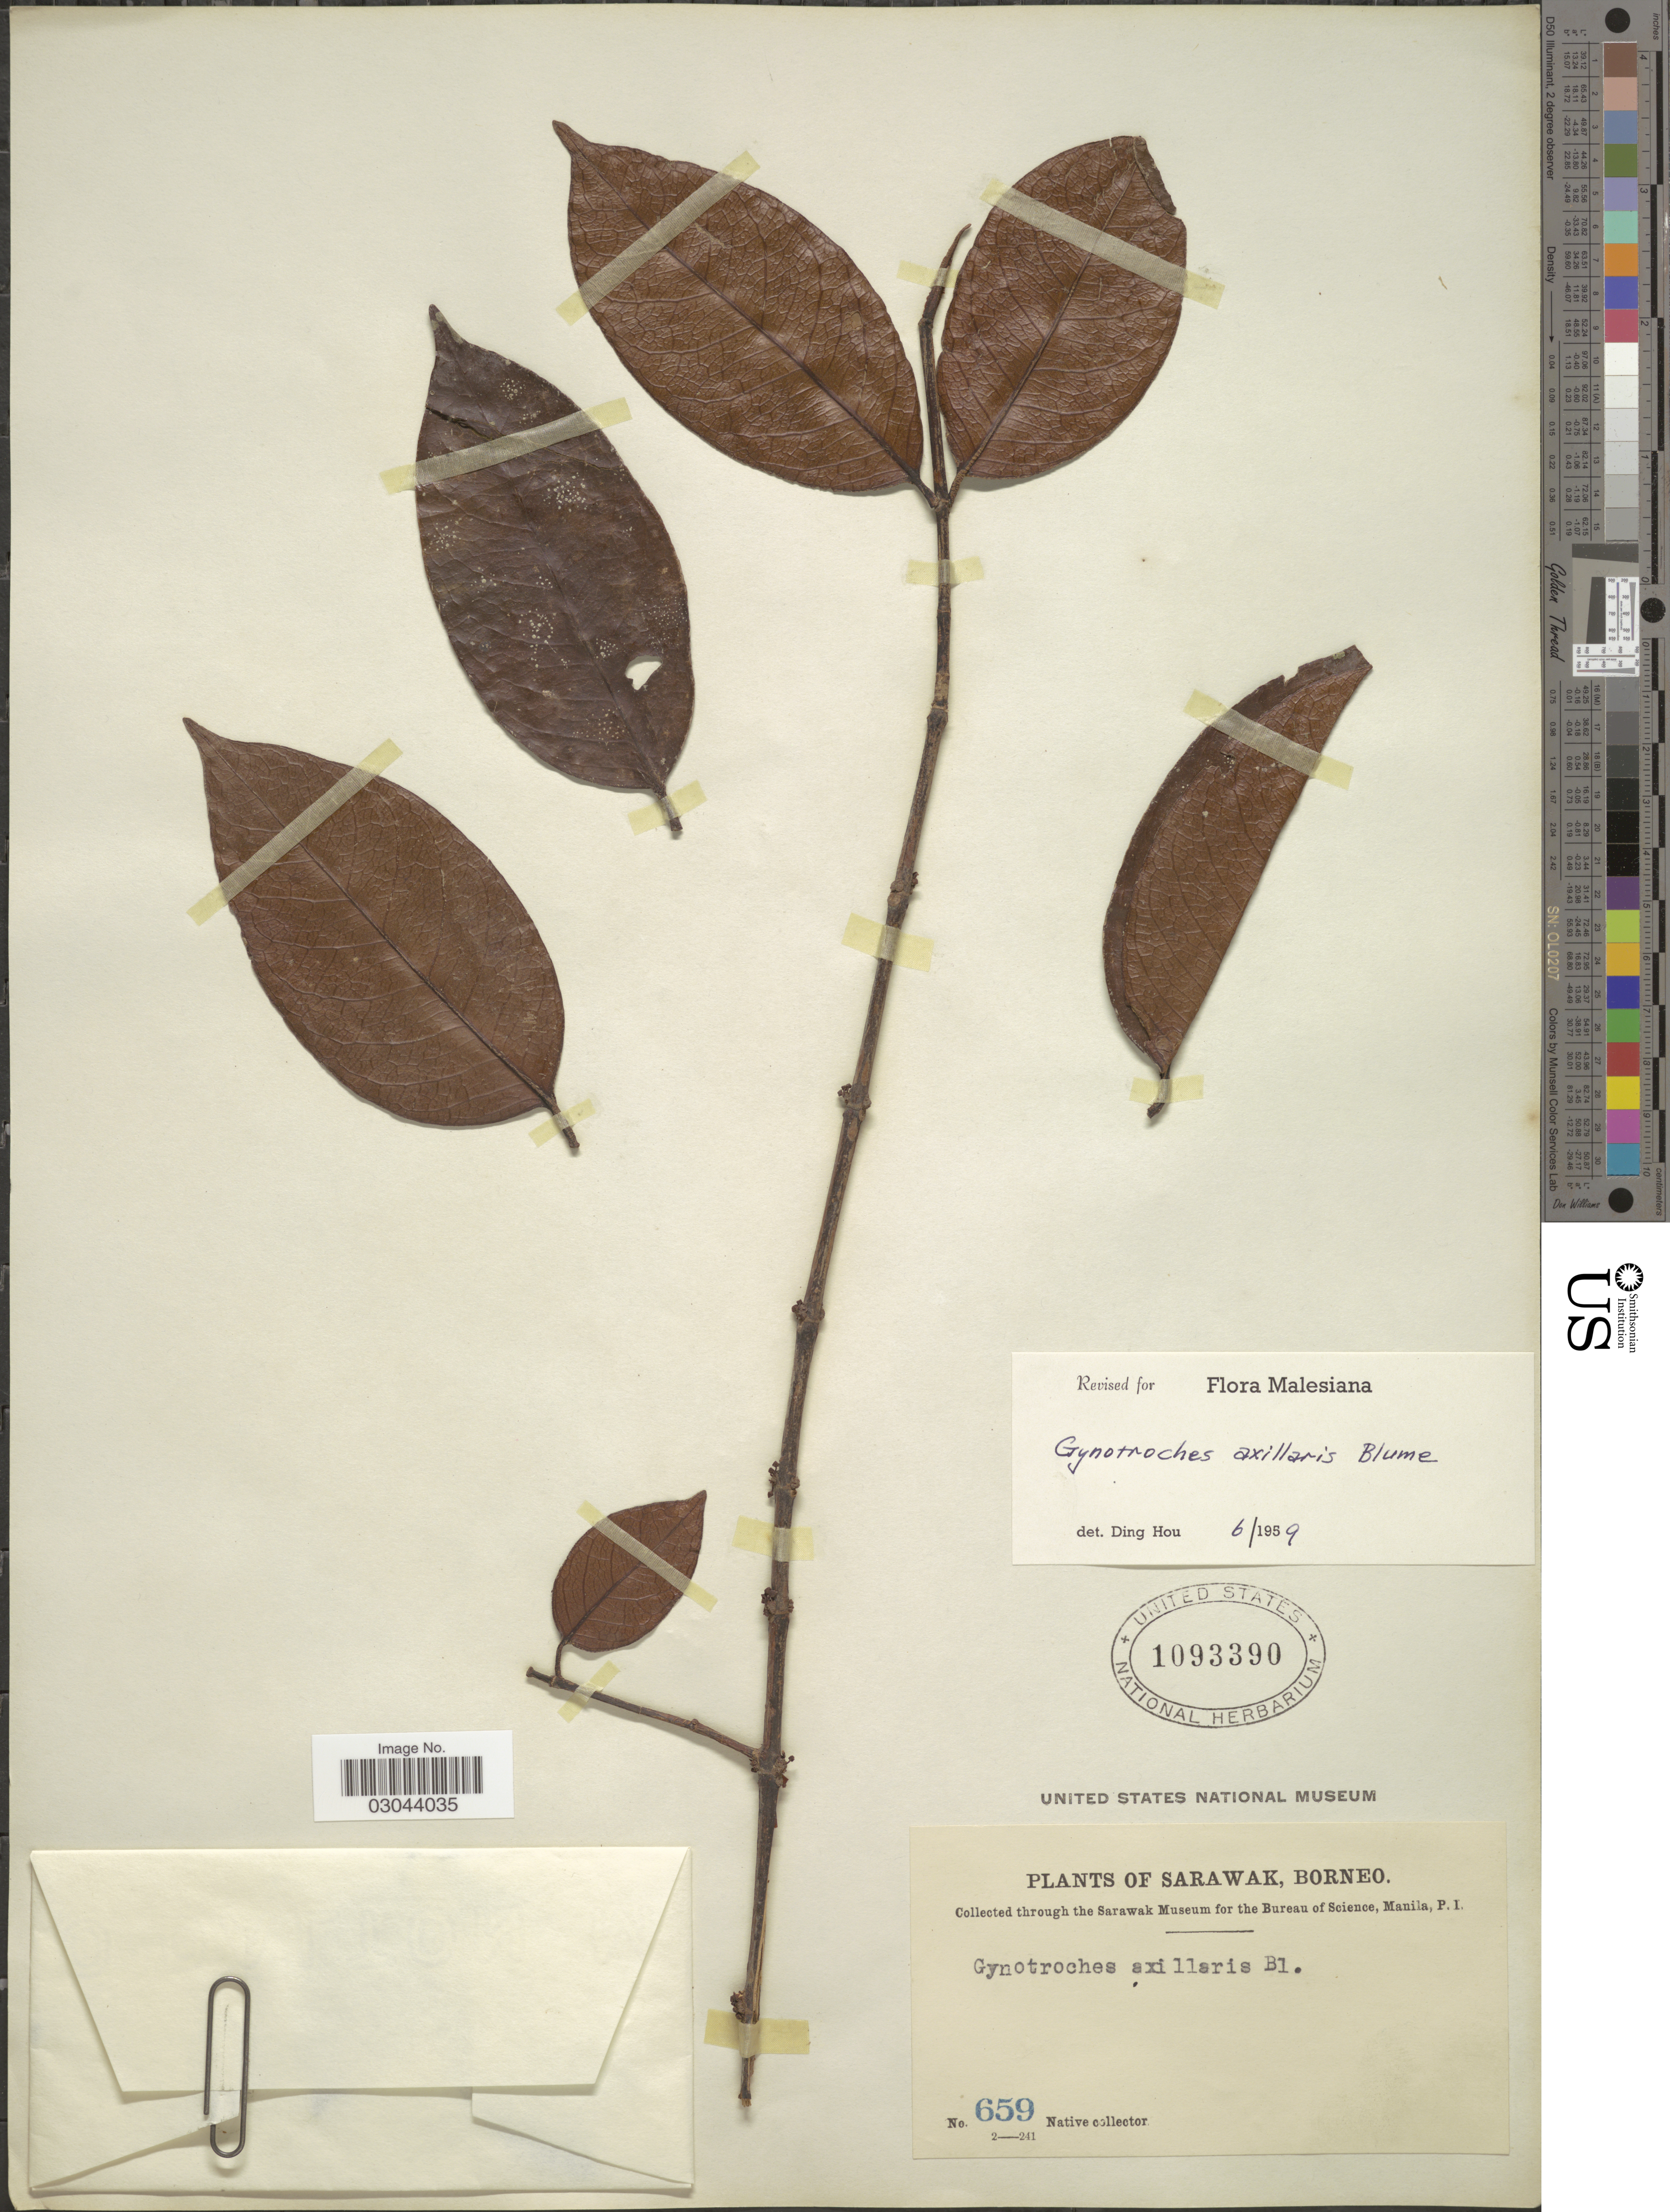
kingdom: Plantae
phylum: Tracheophyta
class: Magnoliopsida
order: Malpighiales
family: Rhizophoraceae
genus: Gynotroches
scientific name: Gynotroches axillaris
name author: Blume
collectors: Native collector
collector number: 659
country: Malaysia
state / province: Sarawak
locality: Borneo.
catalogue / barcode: US 1093390